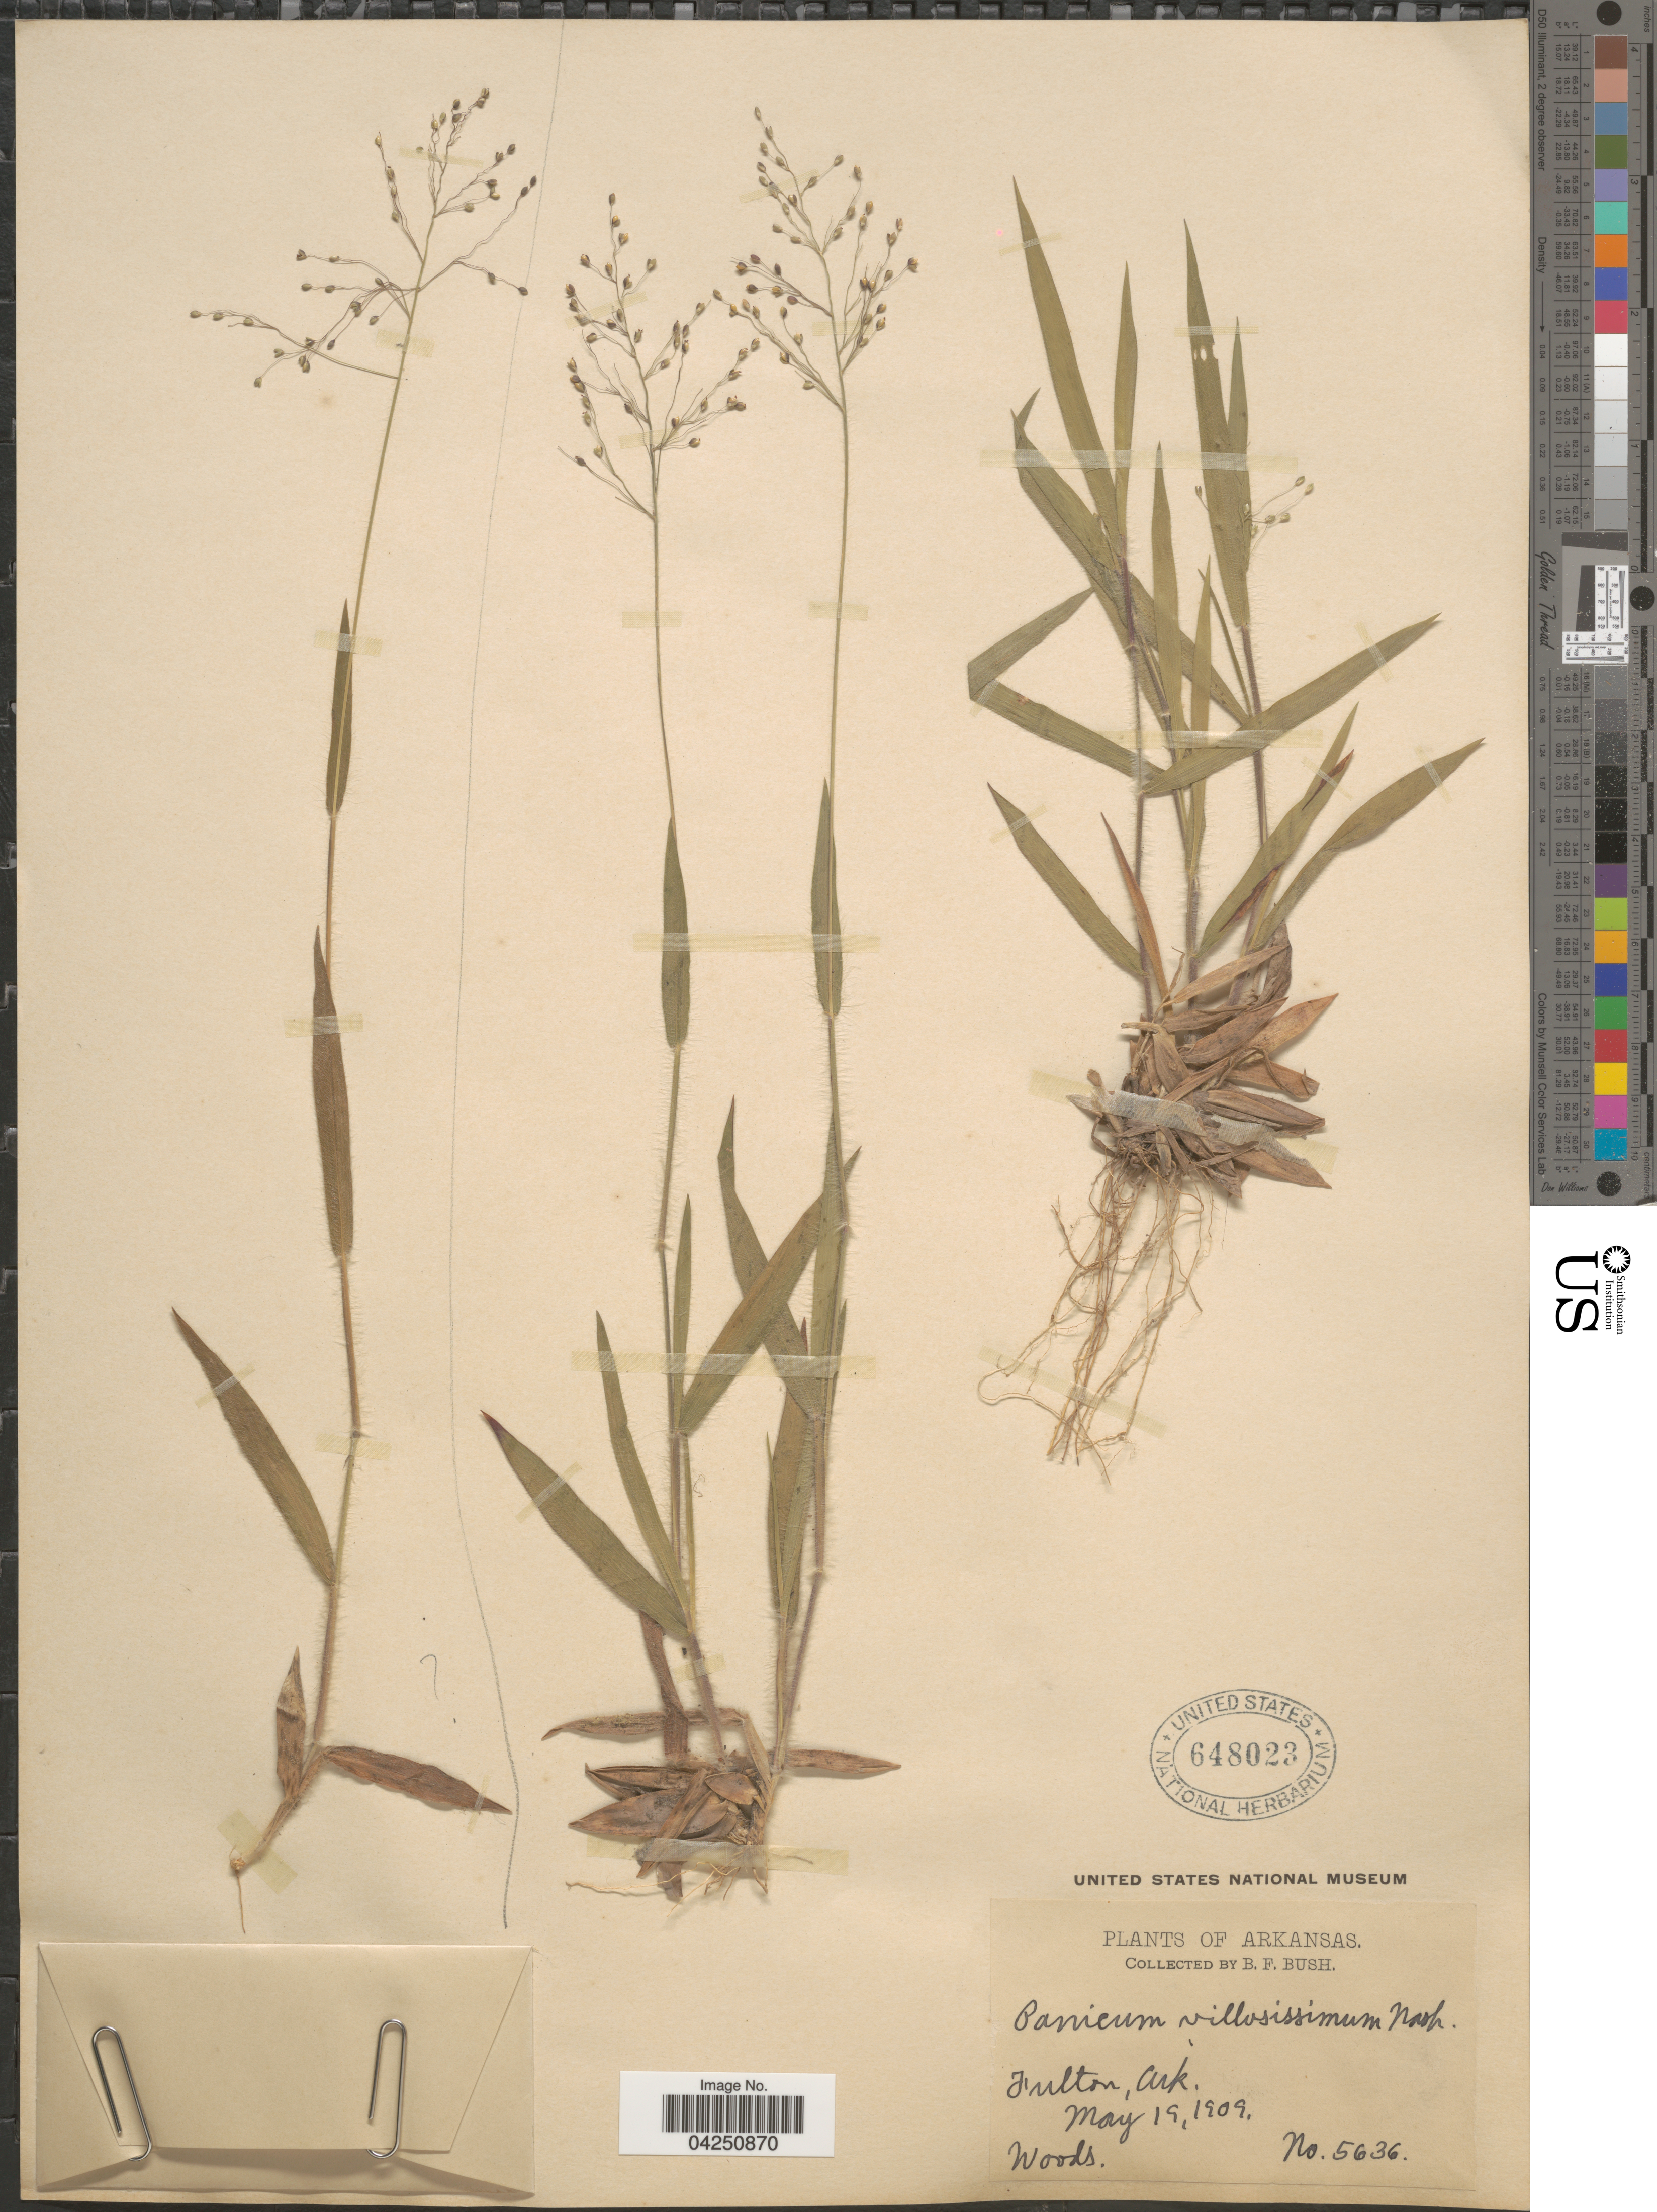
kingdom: Plantae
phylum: Tracheophyta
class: Liliopsida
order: Poales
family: Poaceae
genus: Dichanthelium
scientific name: Dichanthelium acuminatum var. acuminatum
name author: (Sw.) Gould & C.A. Clark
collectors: B. F. Bush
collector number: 5636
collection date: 1909-05-19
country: United States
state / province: Arkansas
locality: Fulton.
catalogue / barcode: US 648023